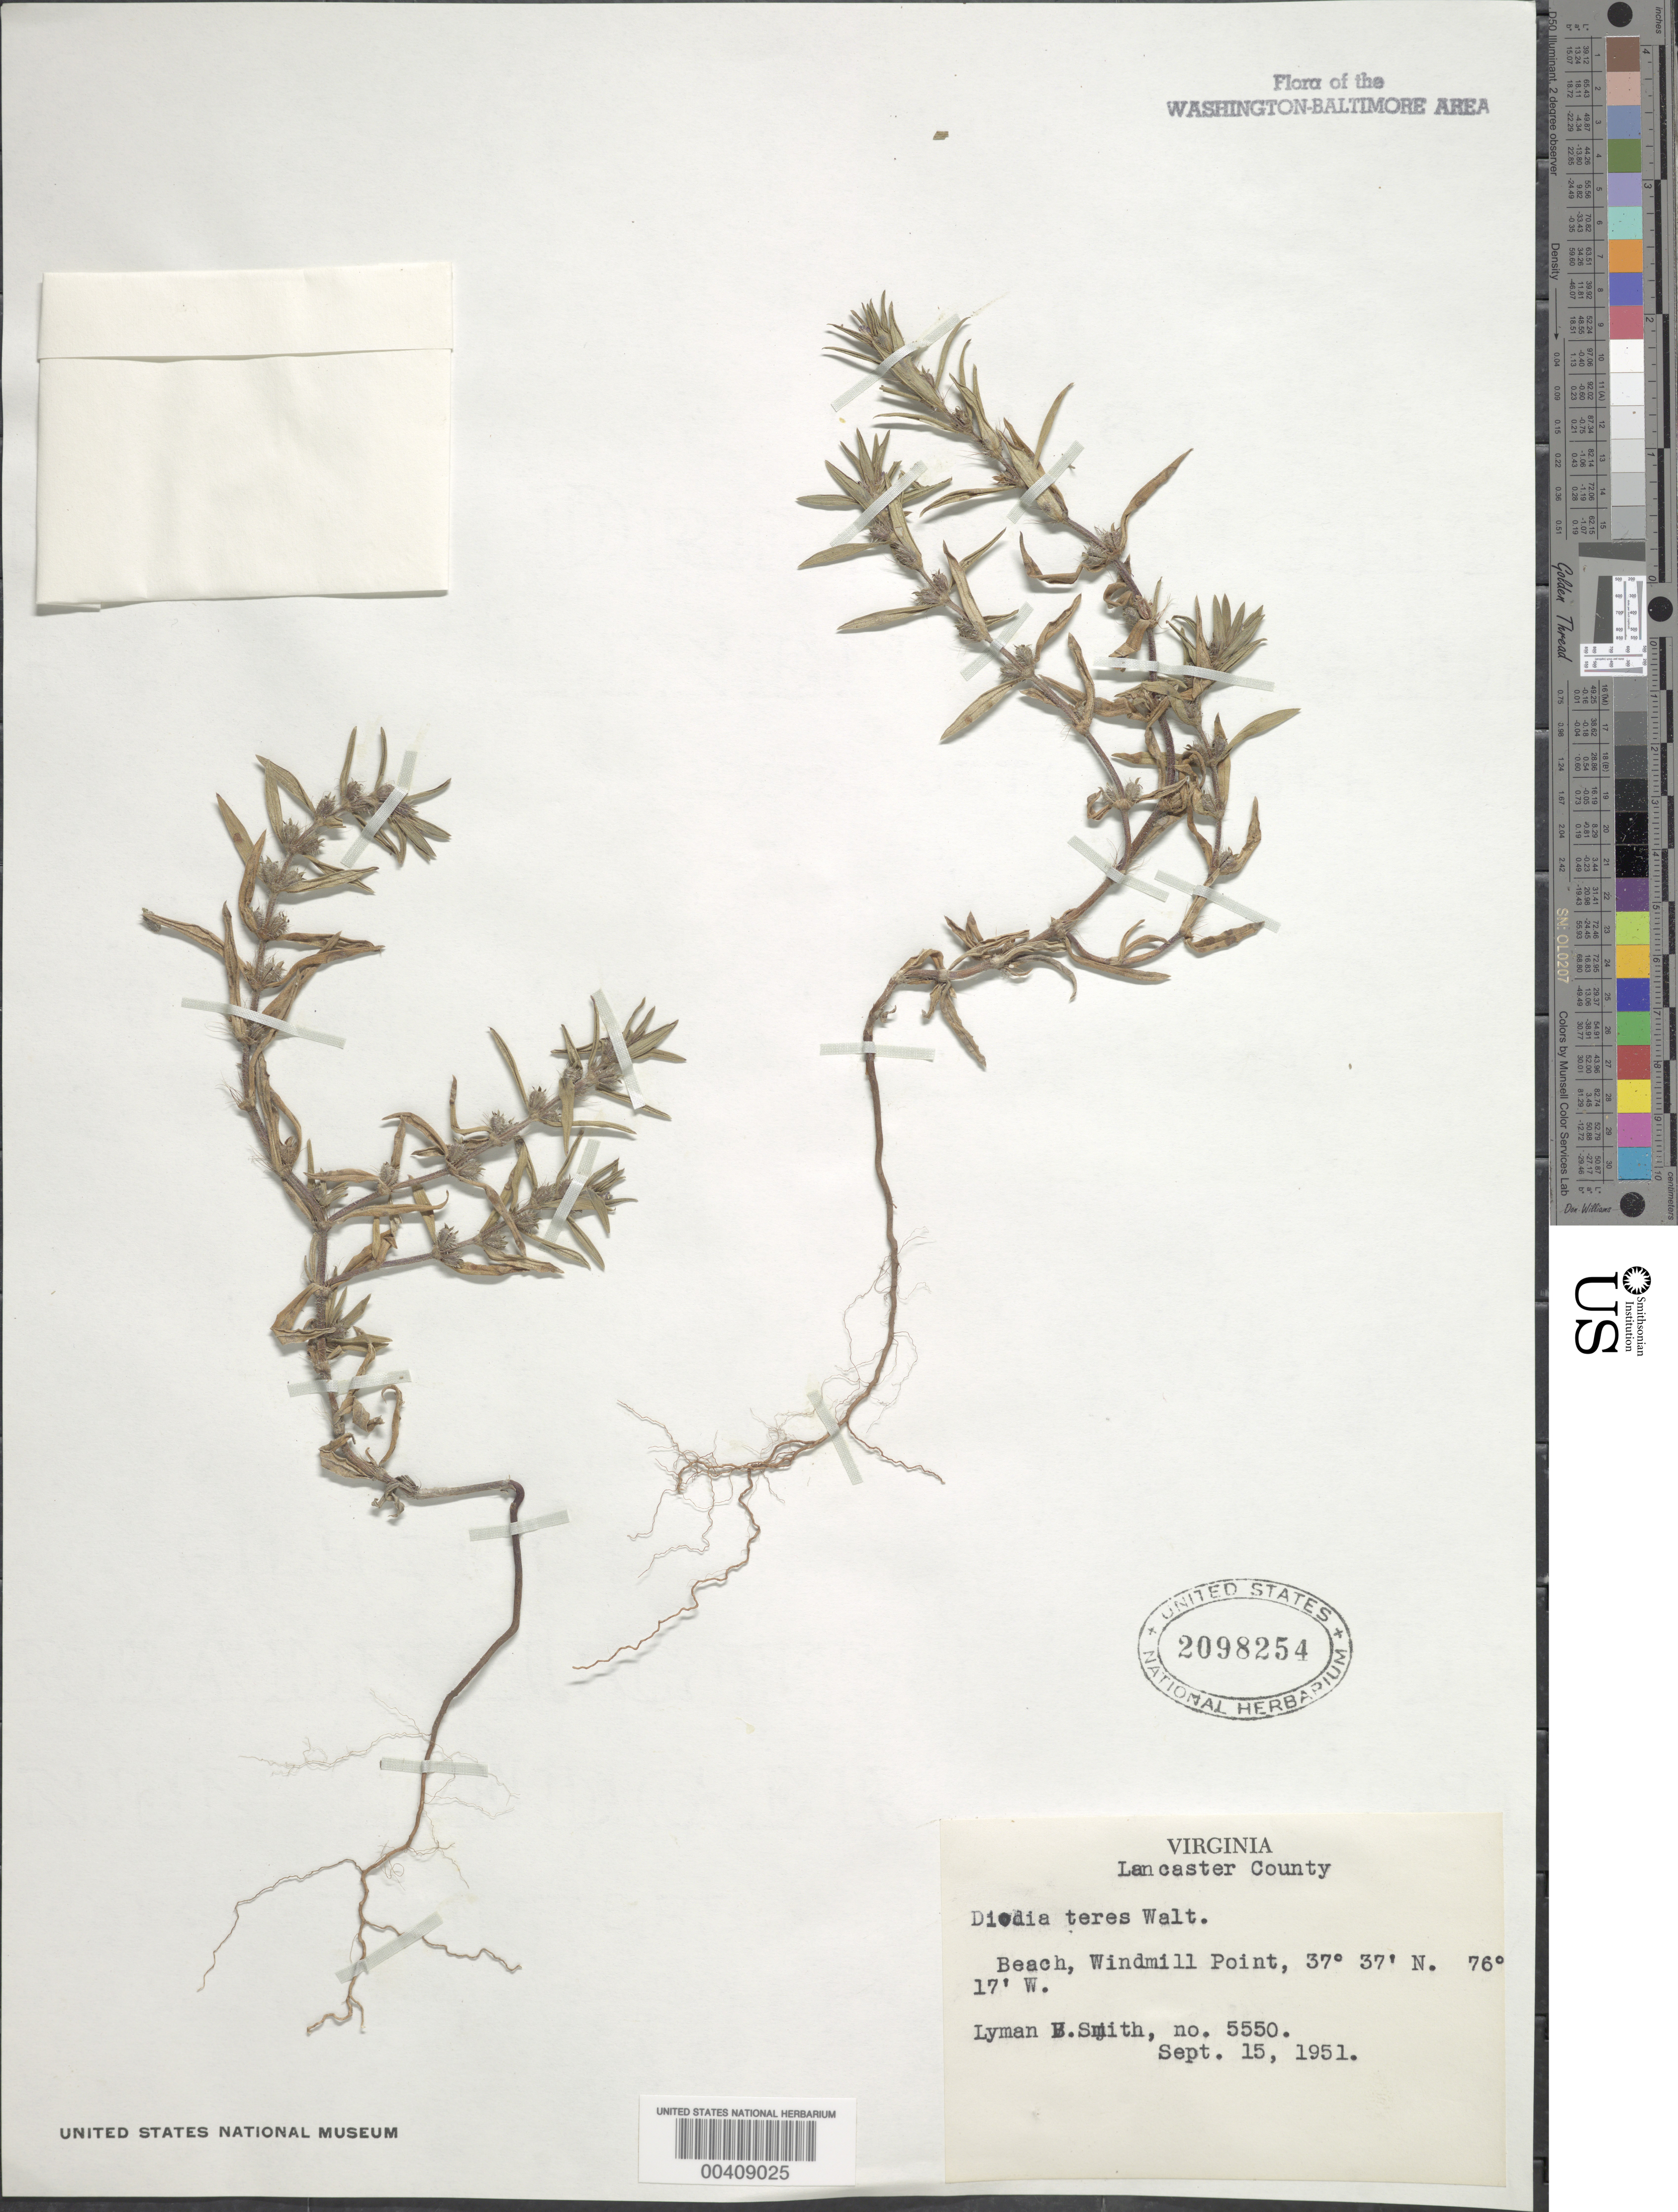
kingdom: Plantae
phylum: Tracheophyta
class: Magnoliopsida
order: Gentianales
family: Rubiaceae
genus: Diodia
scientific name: Diodia teres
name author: Walter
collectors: L. Smith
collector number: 5550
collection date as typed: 15 Sep 1951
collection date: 1951-09-15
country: United States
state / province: Virginia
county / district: Lancaster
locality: Windmill Point Beach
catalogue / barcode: US 2098254